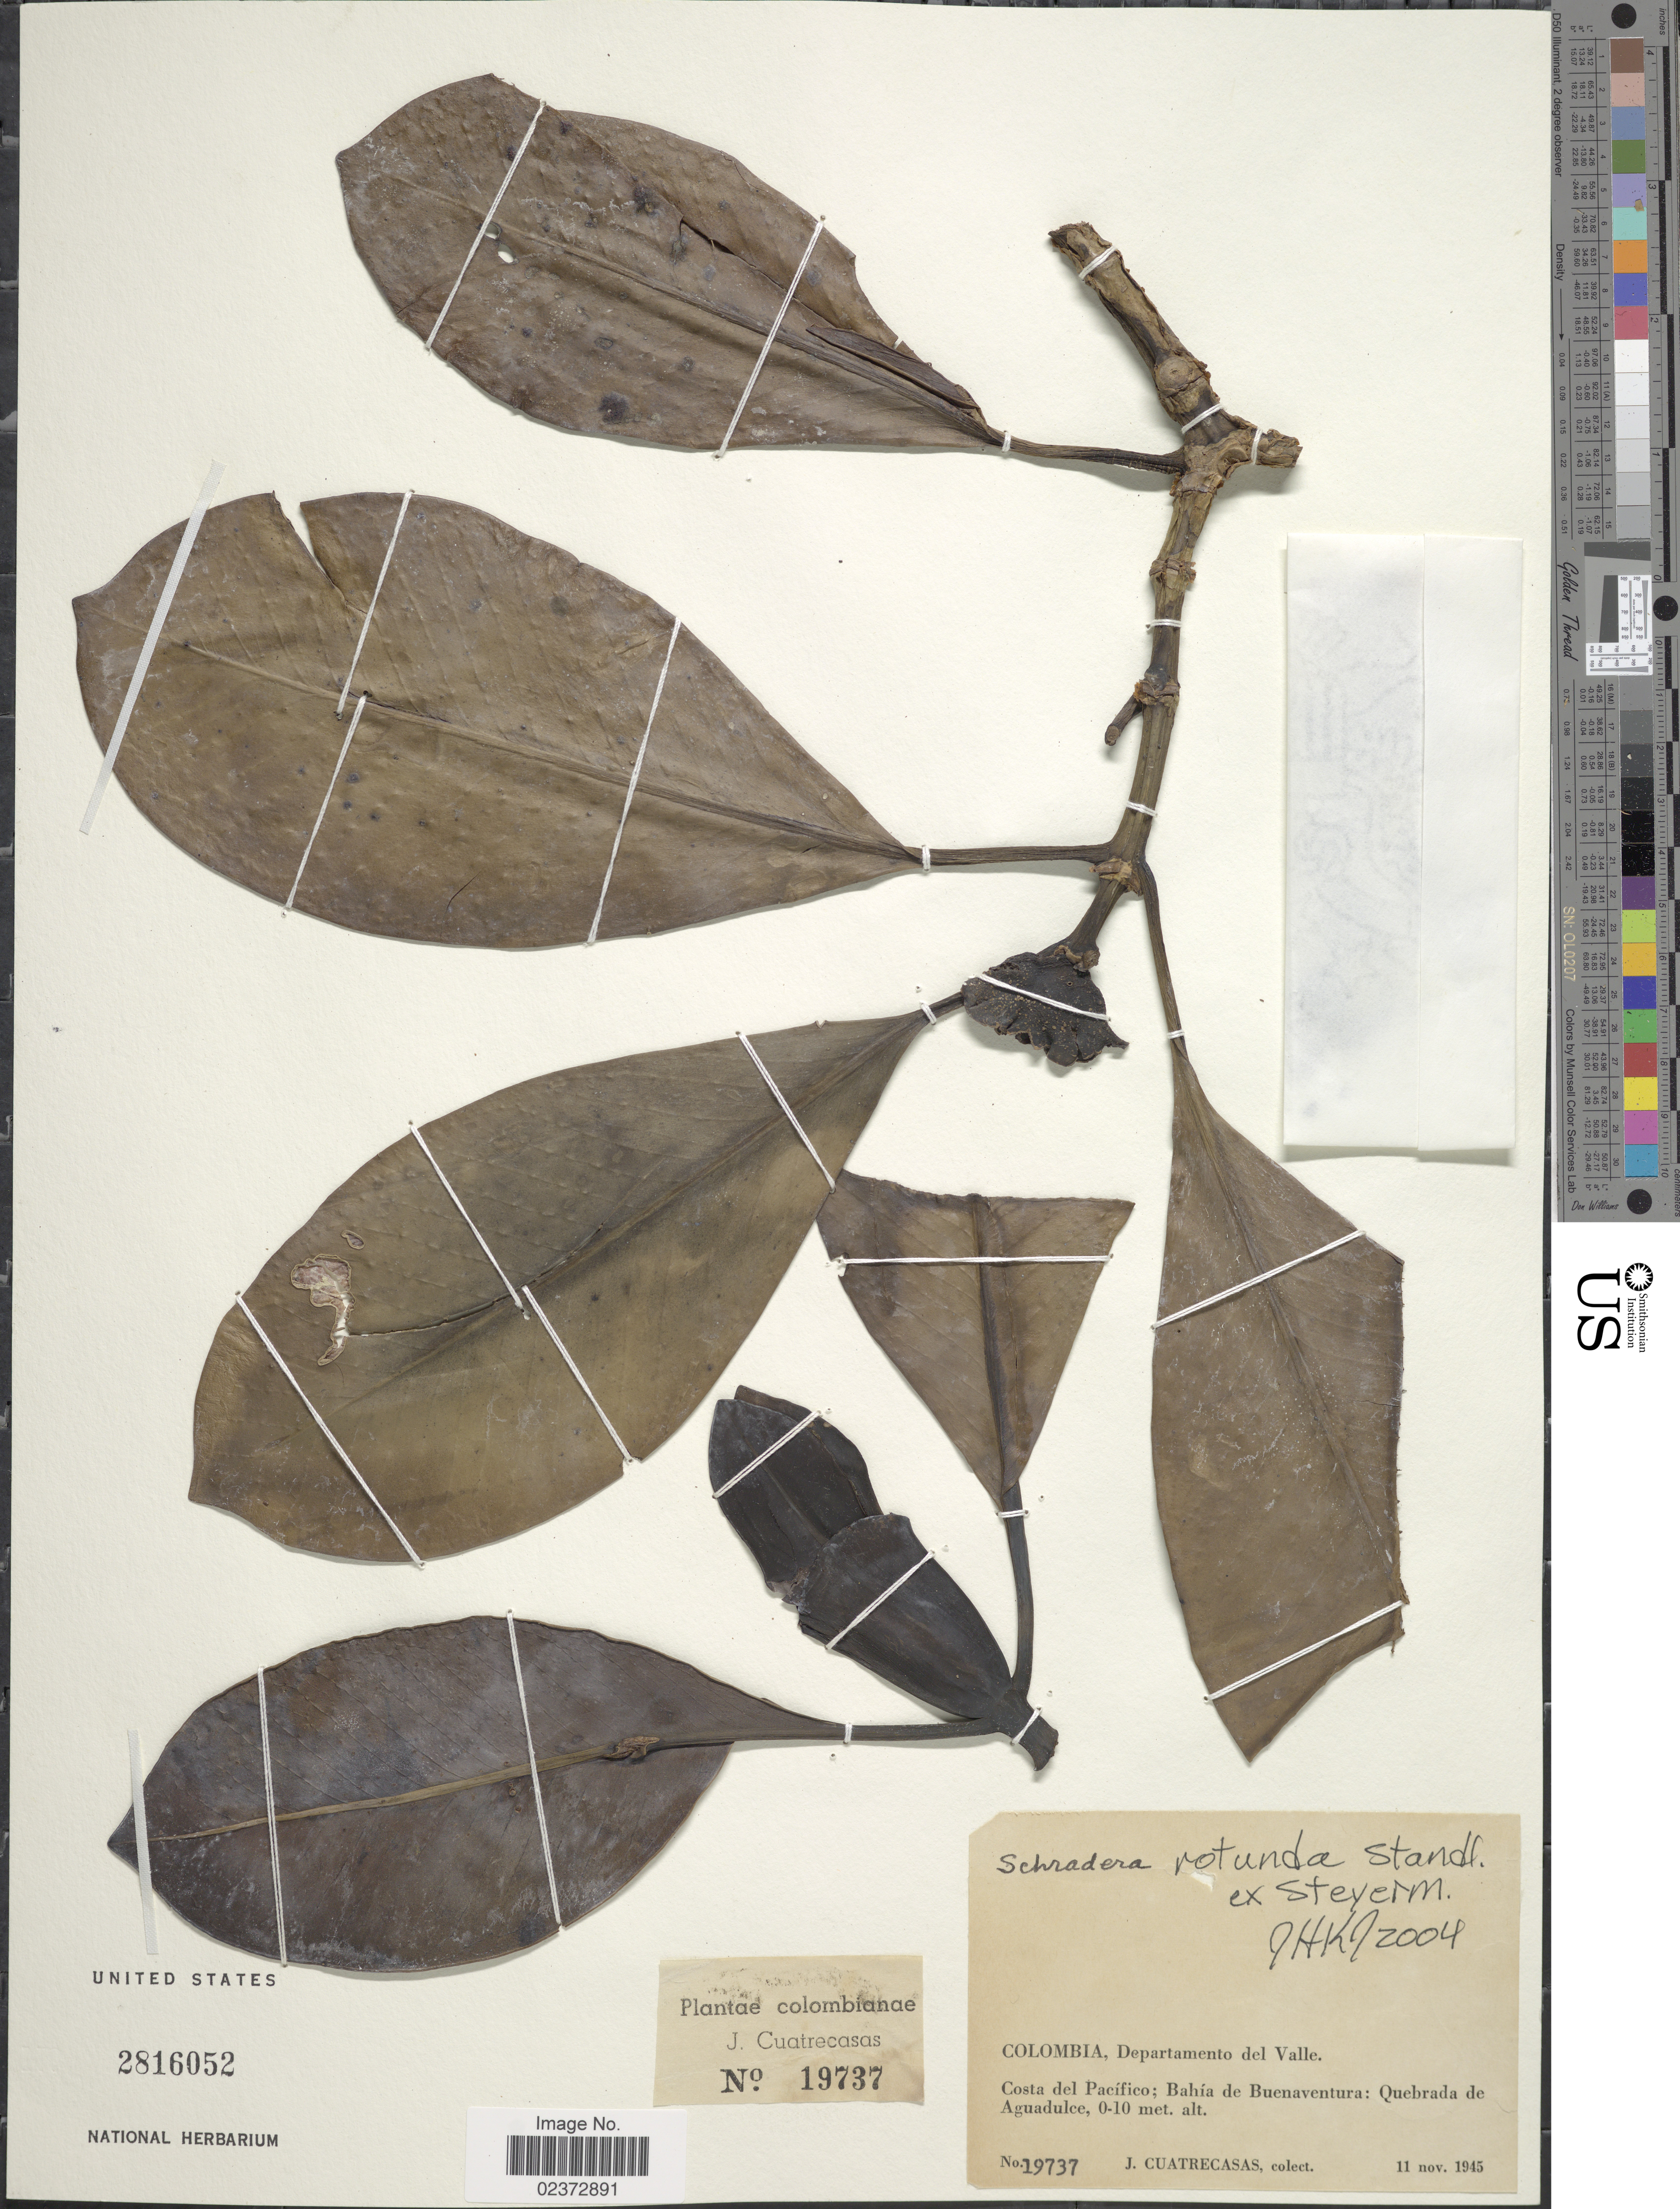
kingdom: Plantae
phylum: Tracheophyta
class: Magnoliopsida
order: Gentianales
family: Rubiaceae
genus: Schradera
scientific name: Schradera rotundata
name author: Standl. ex Steyerm.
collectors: J. Cuatrecasas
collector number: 19737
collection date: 1945-11-11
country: Colombia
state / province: Valle del Cauca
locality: Departamento del Valle, Costa del Pacífico; Bahia de Buenaventura: Quebrada de Aguadulce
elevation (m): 0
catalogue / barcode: US 2816052